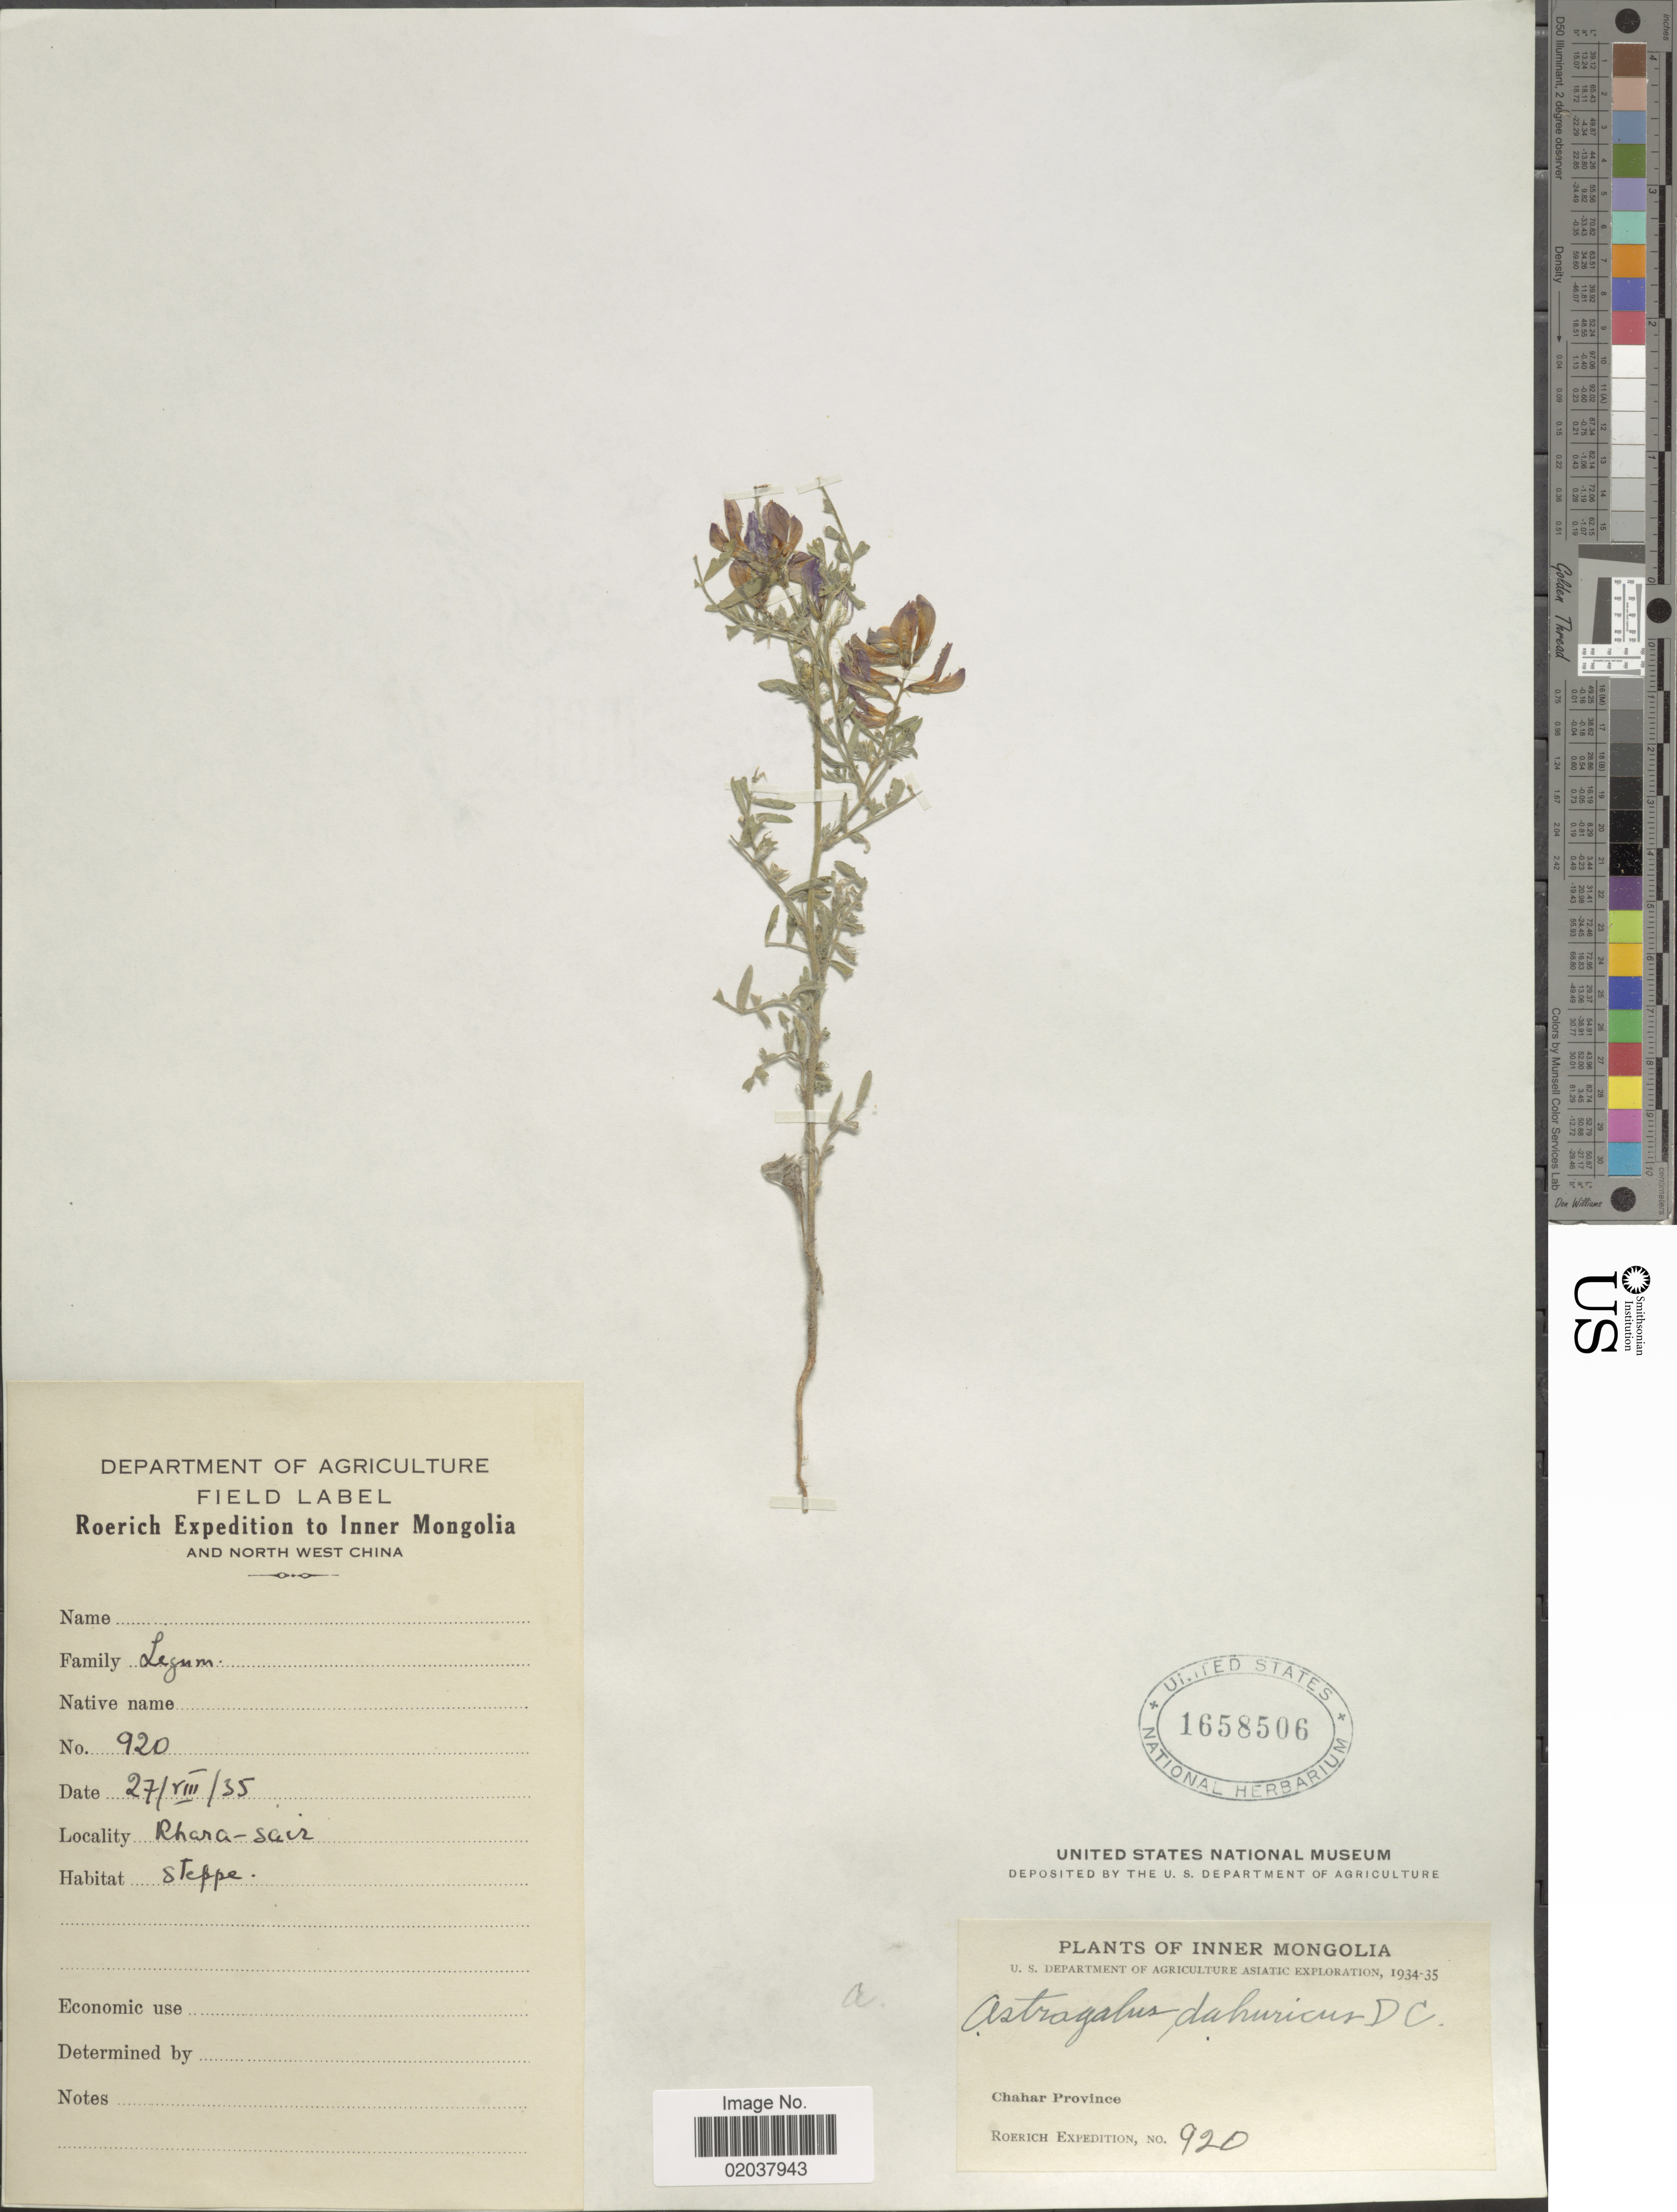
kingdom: Plantae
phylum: Tracheophyta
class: Magnoliopsida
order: Fabales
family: Fabaceae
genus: Astragalus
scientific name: Astragalus dahuricus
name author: (Pall.) DC.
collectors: Roerich Expedition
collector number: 920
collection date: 1935-08-27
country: China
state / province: Nei Monggol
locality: Inner Mongolia. Chahar Province.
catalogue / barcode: US 1658506